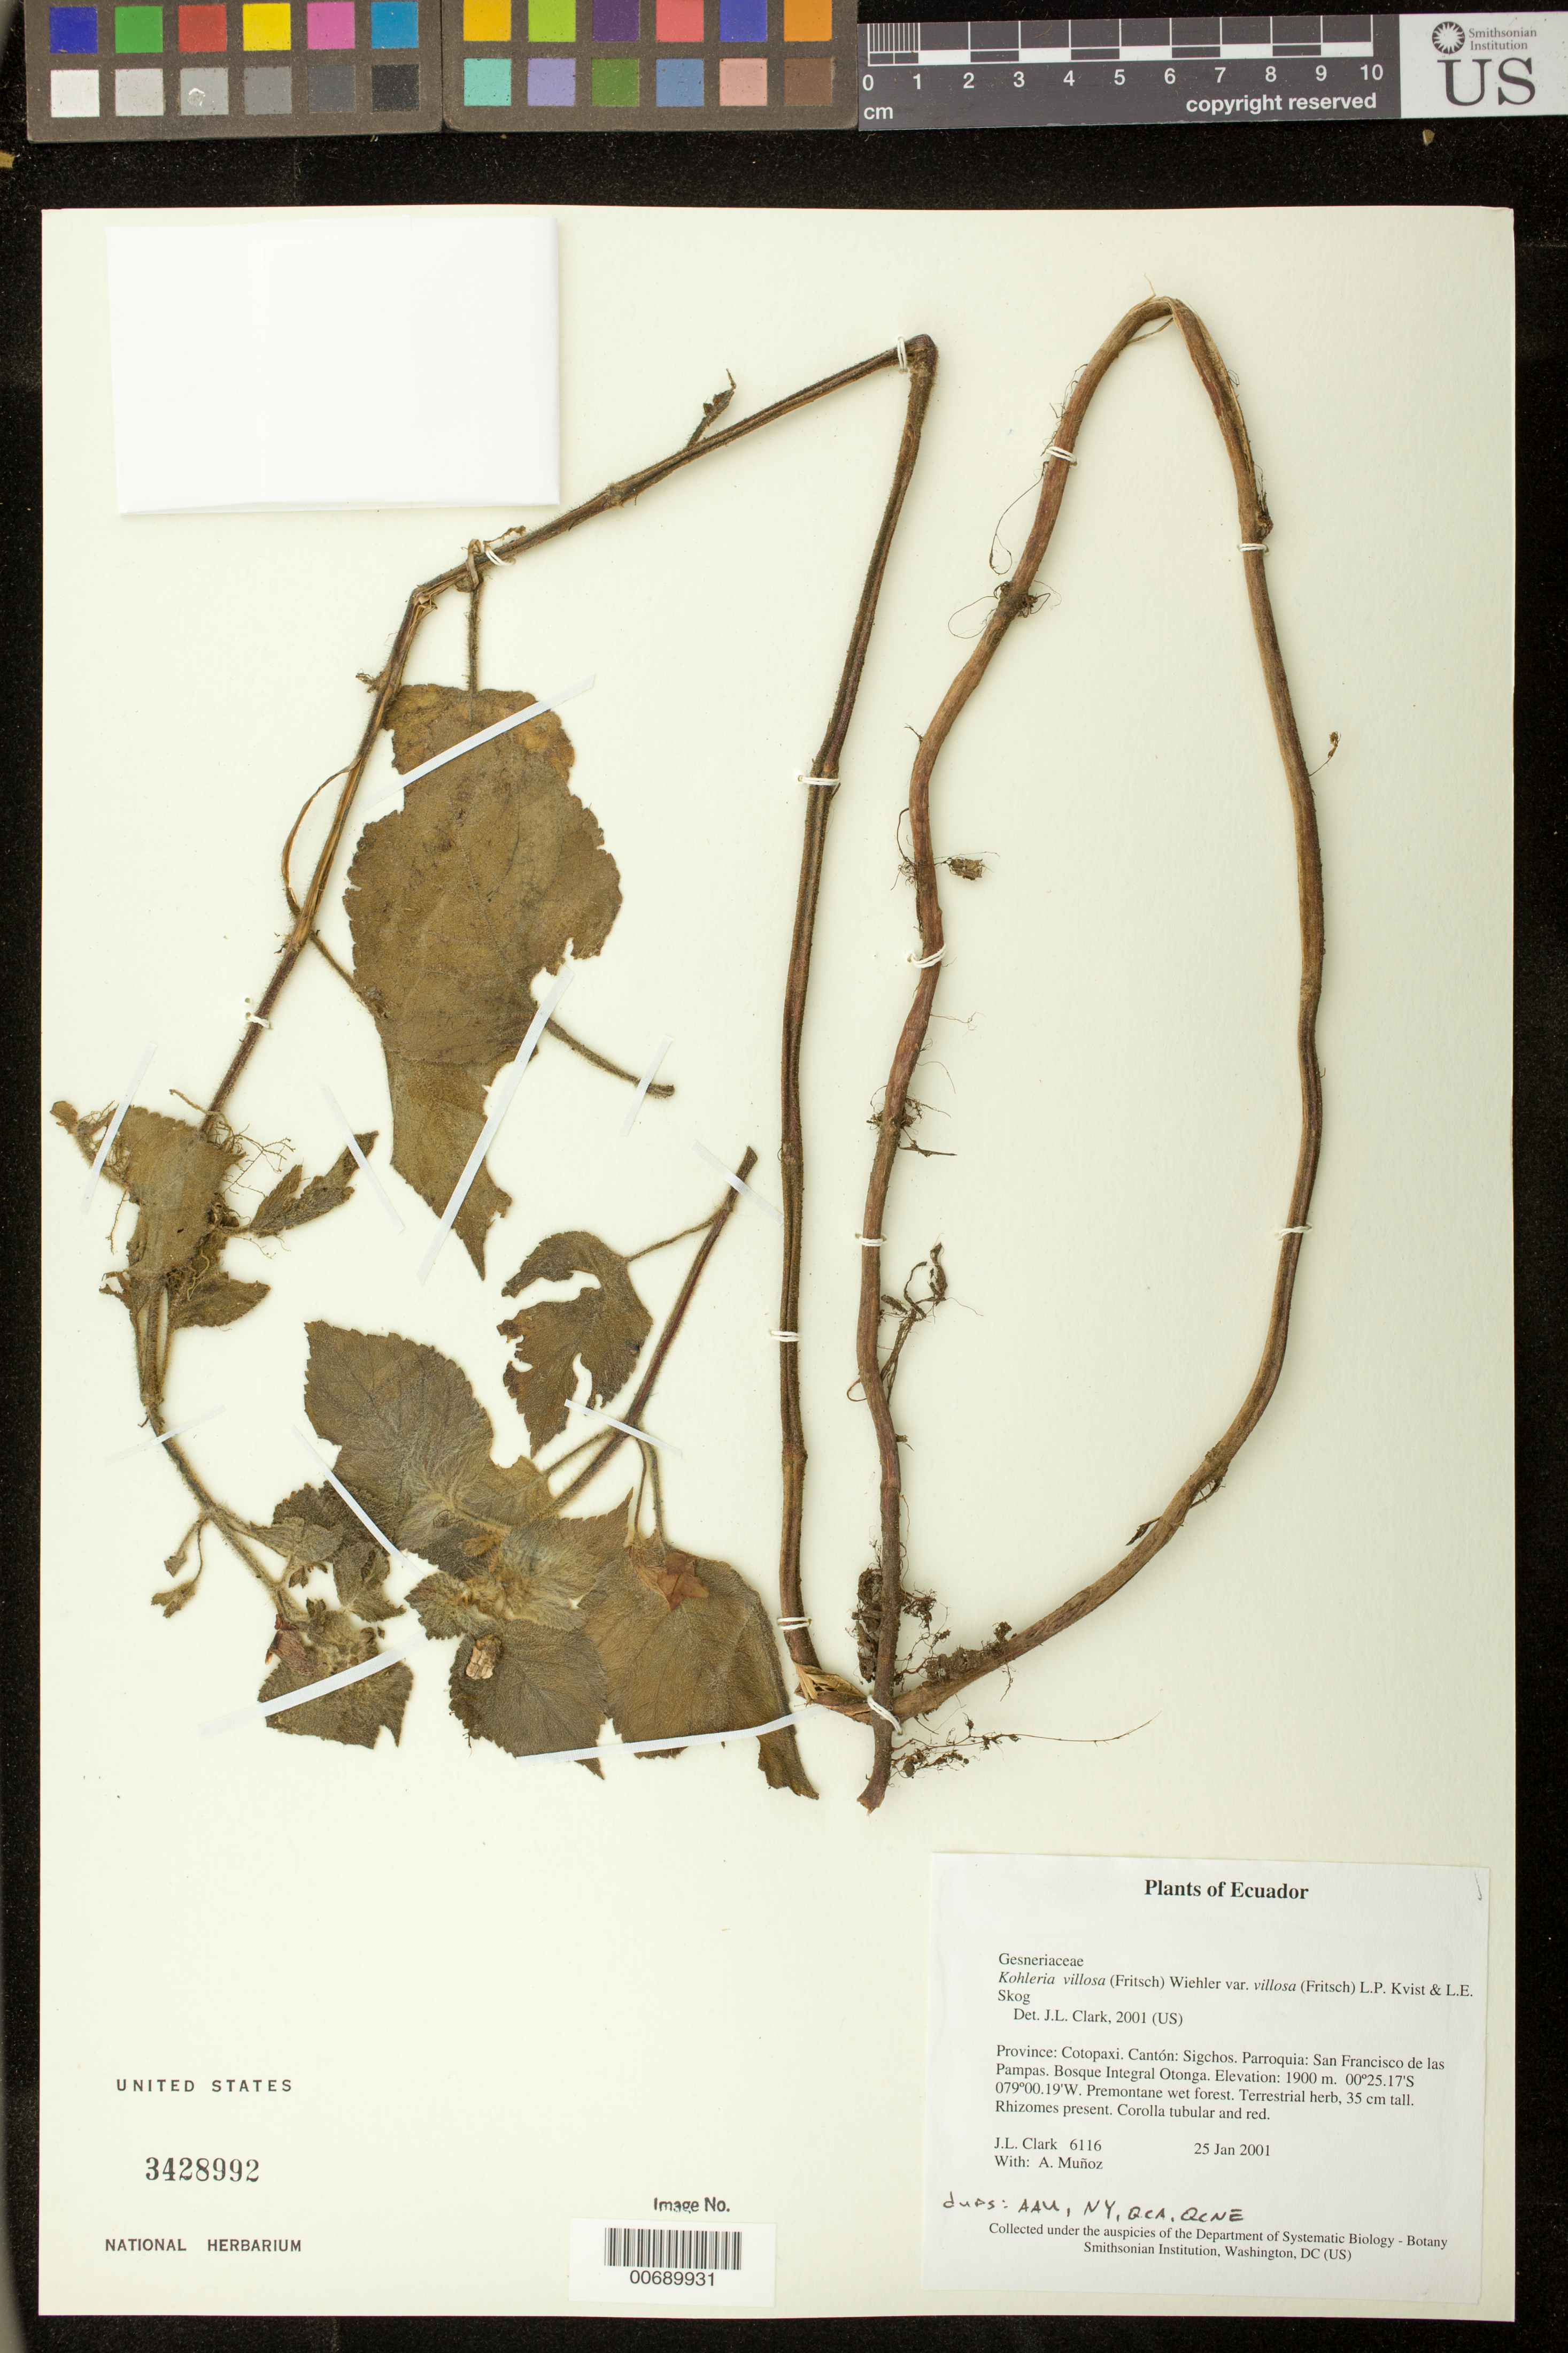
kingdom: Plantae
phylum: Tracheophyta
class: Magnoliopsida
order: Lamiales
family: Gesneriaceae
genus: Kohleria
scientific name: Kohleria villosa var. villosa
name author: (Fritsch) Wiehler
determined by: Clark, J. L., (SEL), The Marie Selby Botanical Garden (UNITED STATES)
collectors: J. L. Clark & A. Muñoz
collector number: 06116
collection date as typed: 25 Jan 2001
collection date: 2001-01-25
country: Ecuador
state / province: Cotopaxi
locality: Sigchos. Parroquia: San Francisco de las Pampas. Bosque Integral Otonga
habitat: Premontane wet forest.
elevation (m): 1900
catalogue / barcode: US 3428992